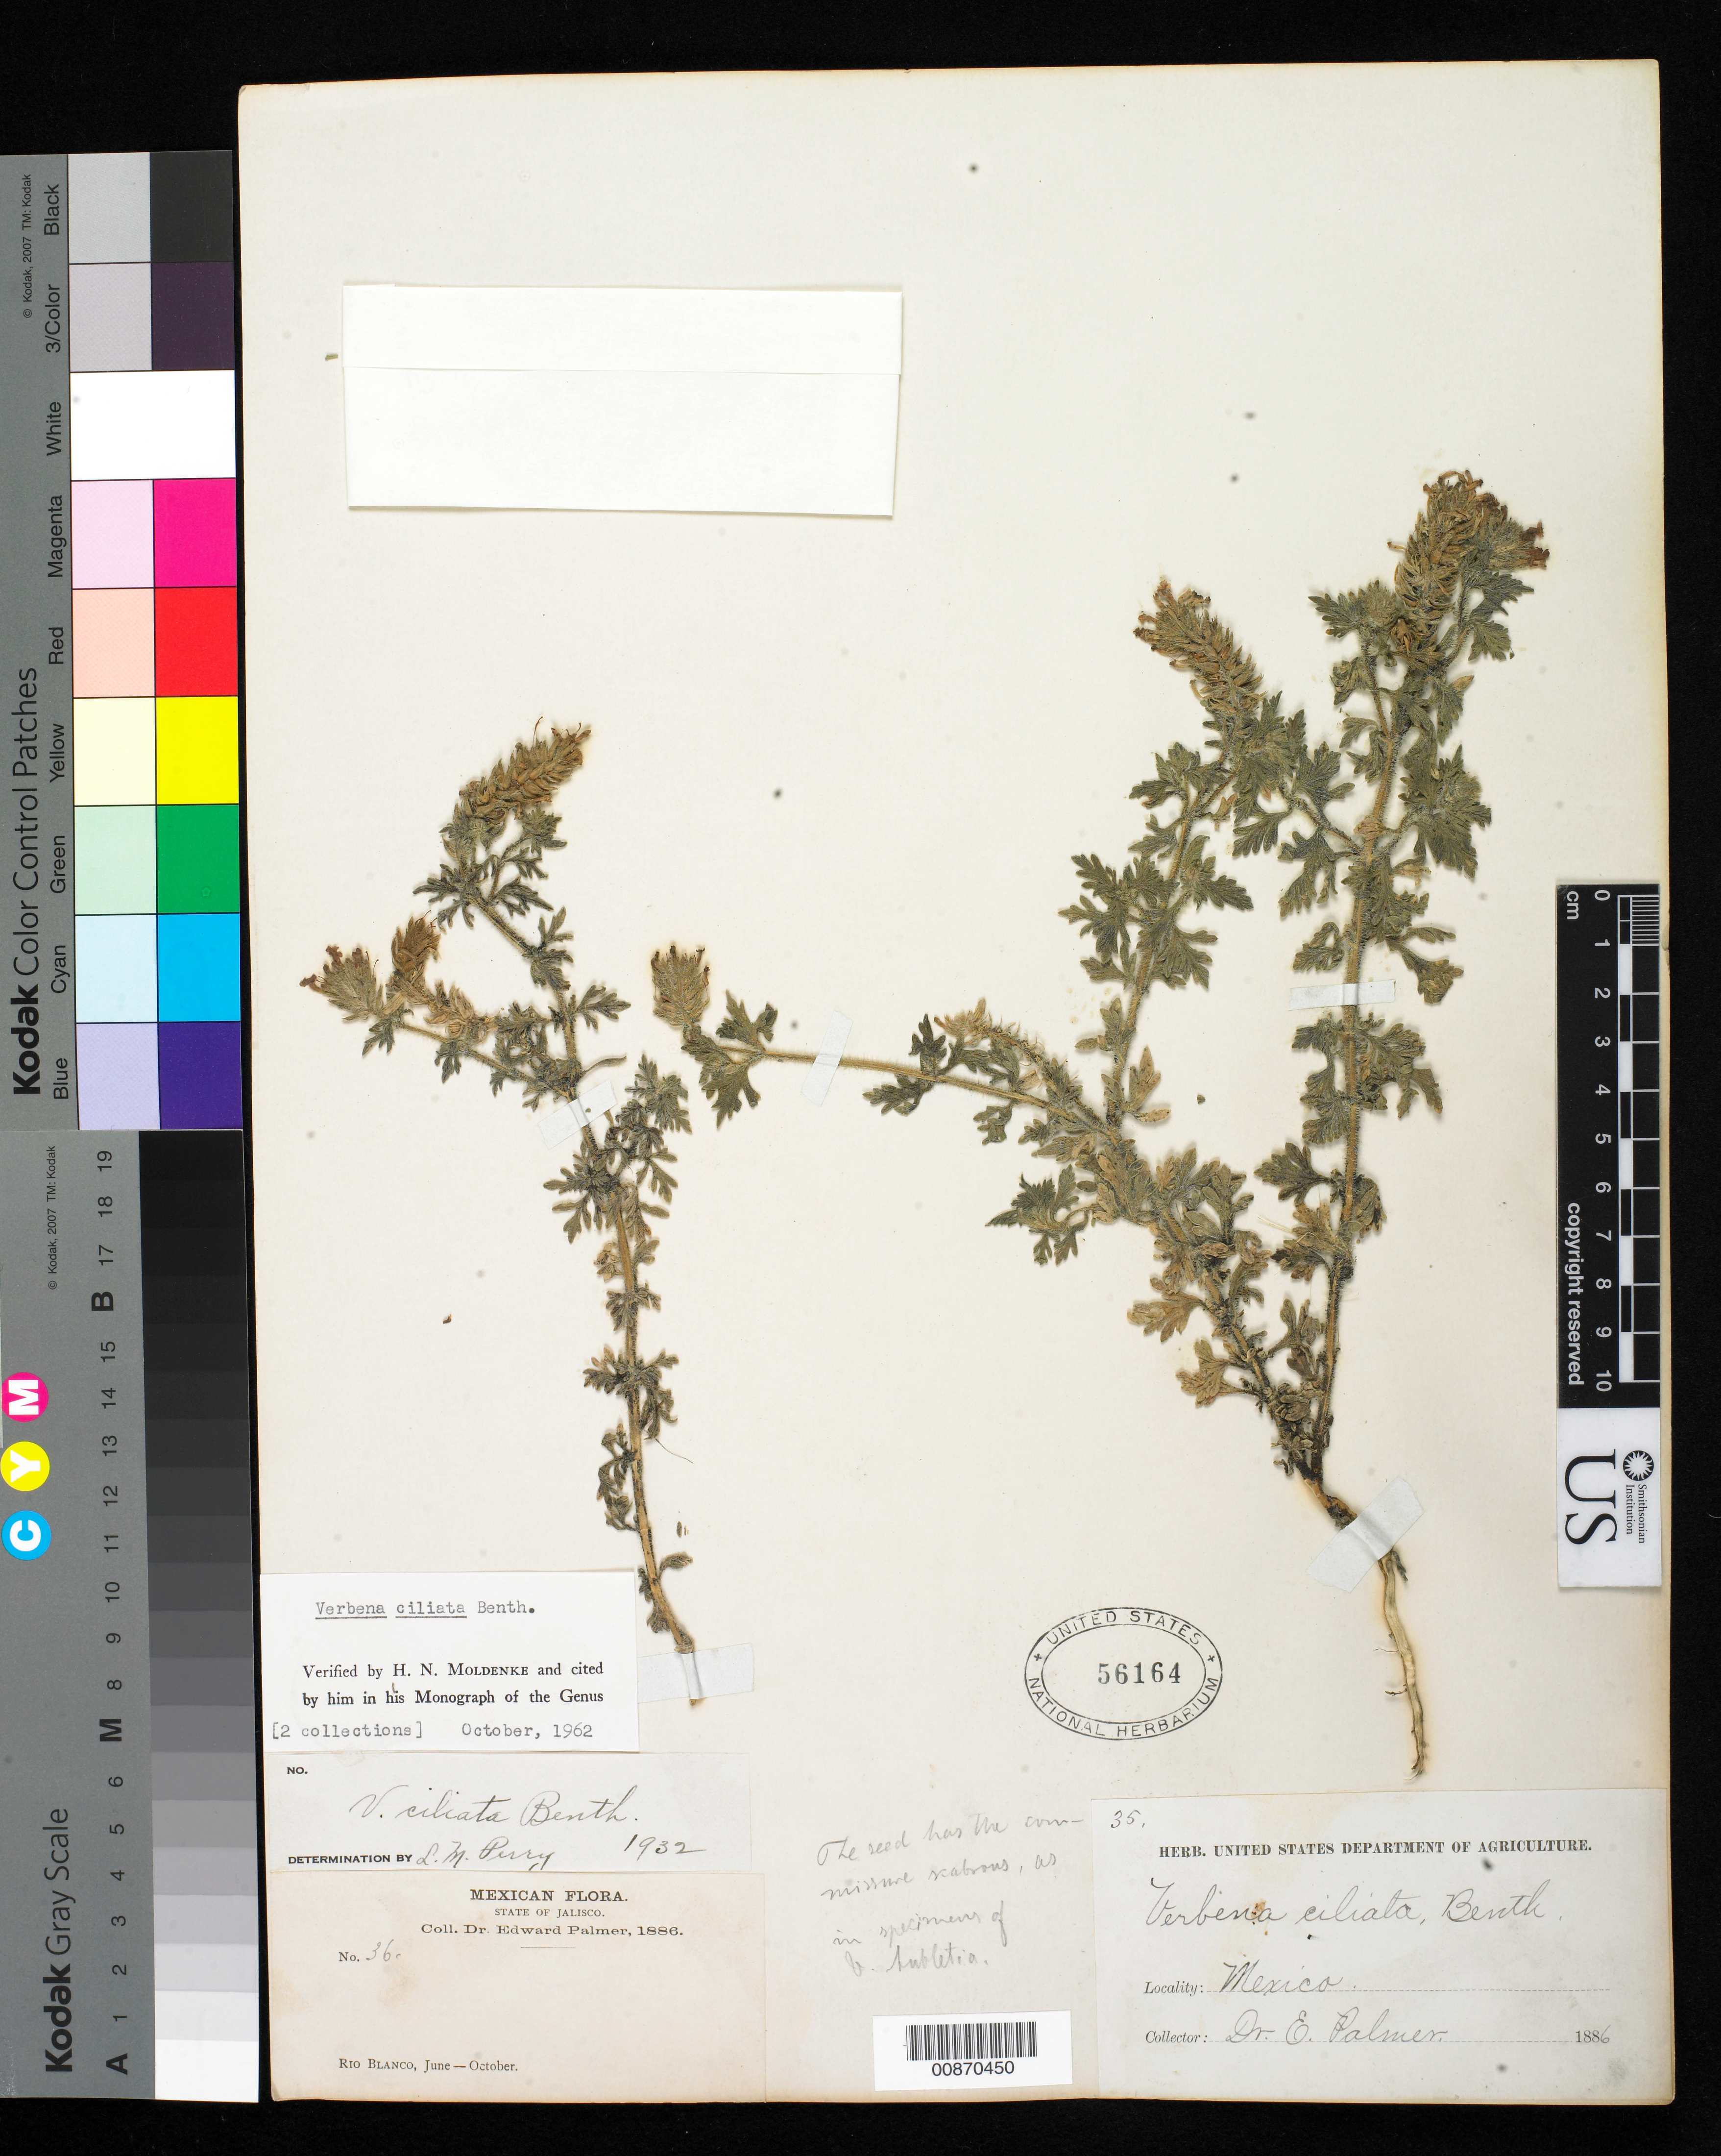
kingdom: Plantae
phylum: Tracheophyta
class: Magnoliopsida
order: Lamiales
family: Verbenaceae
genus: Verbena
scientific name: Verbena ciliata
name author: Benth.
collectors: E. Palmer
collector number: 36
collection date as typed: Jun 1886 to -- Oct 1886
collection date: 1886-06/1886-10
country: Mexico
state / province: Jalisco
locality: Rio Blanco, Jalisco.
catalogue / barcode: US 56164